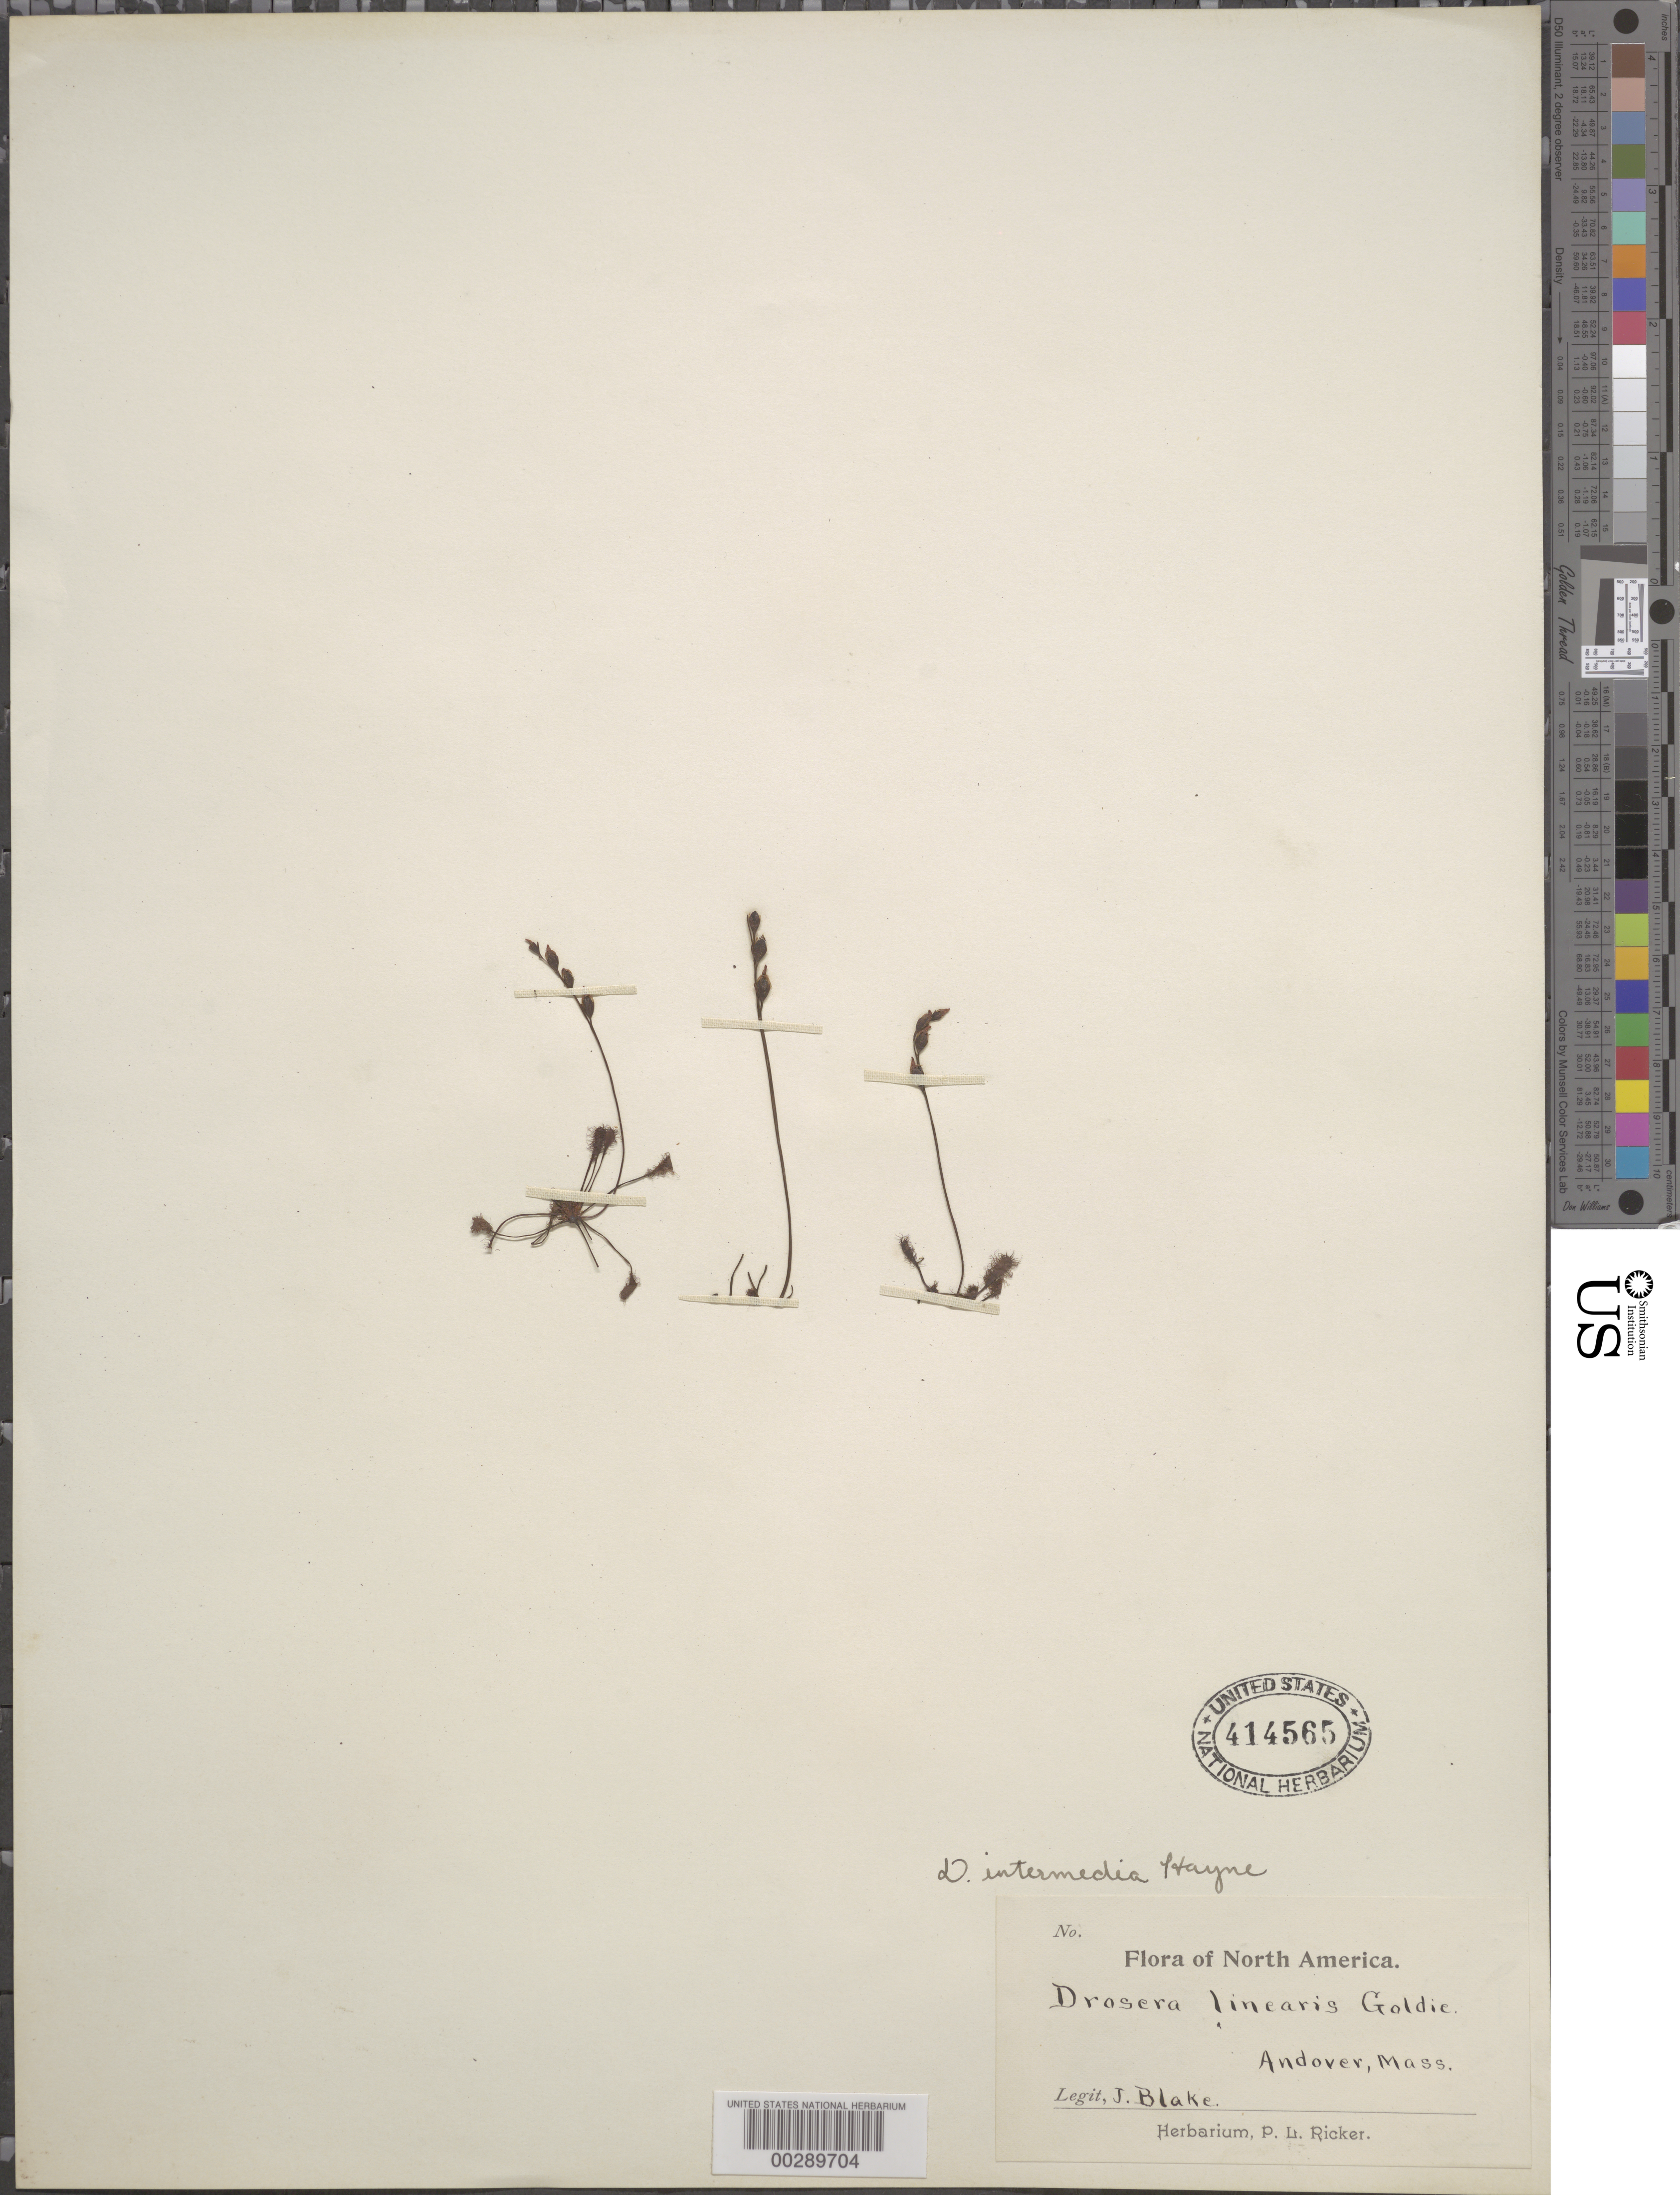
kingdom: Plantae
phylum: Tracheophyta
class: Magnoliopsida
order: Caryophyllales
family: Droseraceae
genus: Drosera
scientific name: Drosera intermedia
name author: Hayne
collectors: J. Blake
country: United States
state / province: Massachusetts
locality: Andover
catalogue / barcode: US 414565